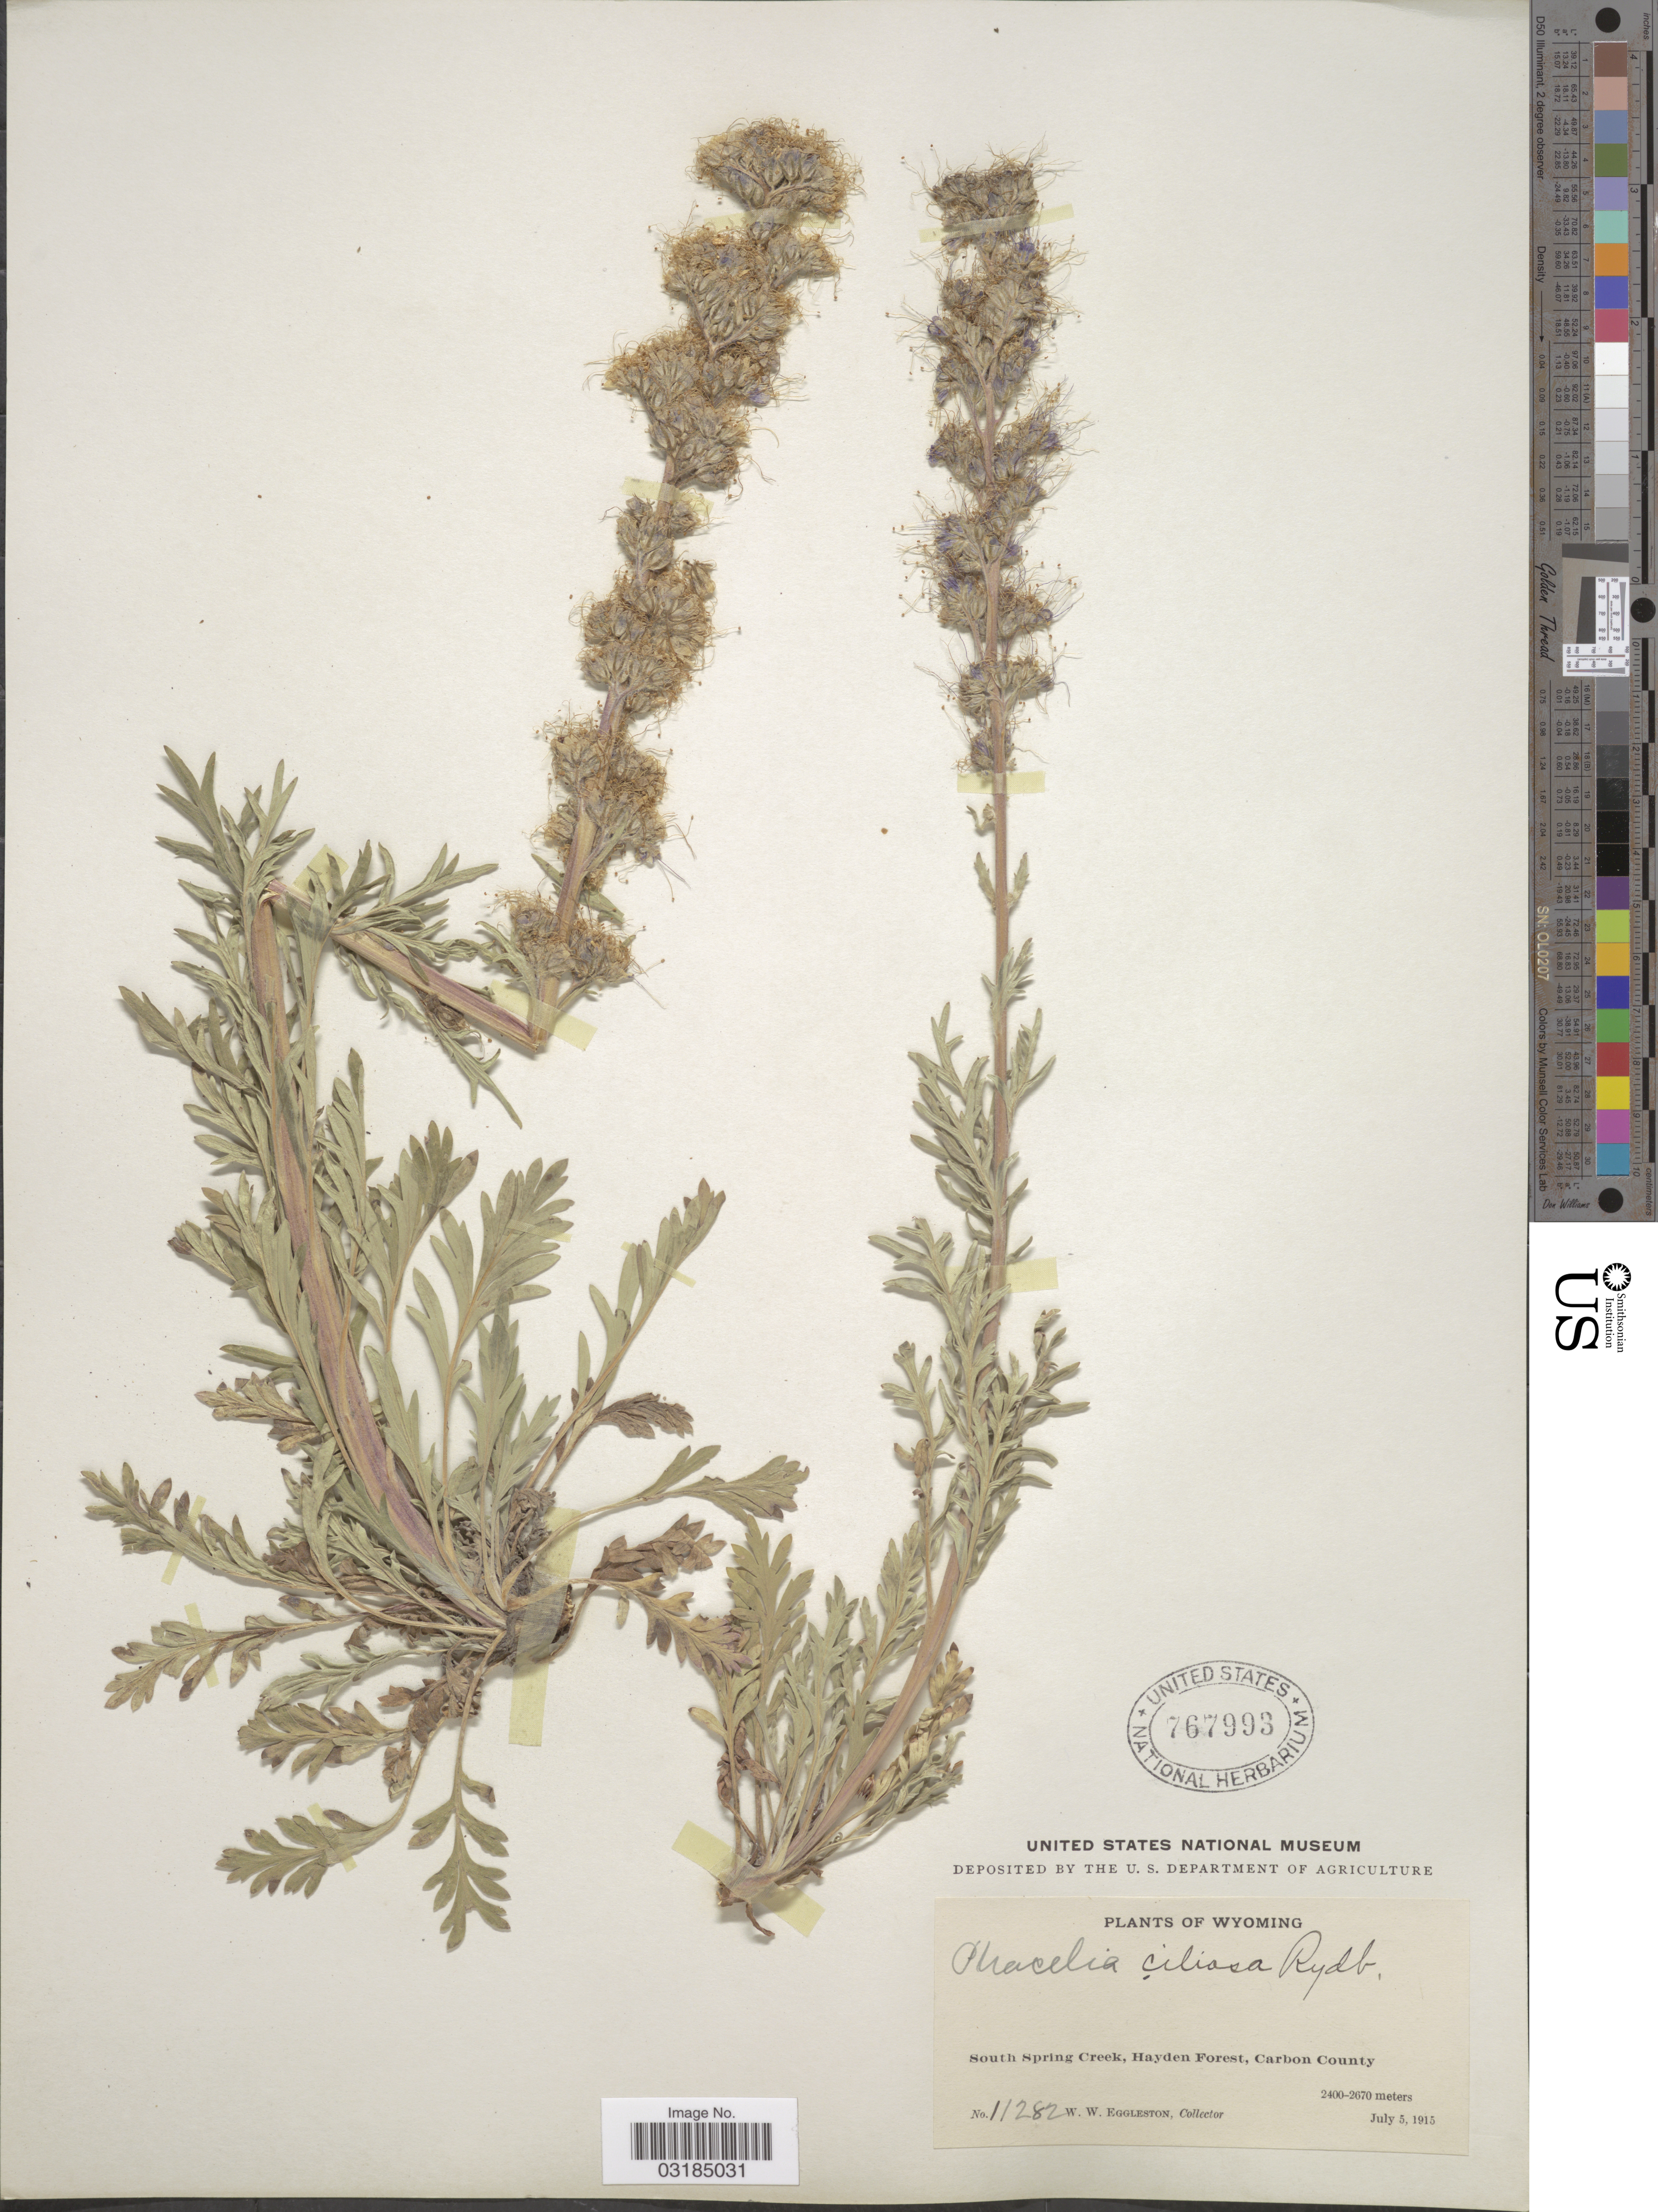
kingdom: Plantae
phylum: Tracheophyta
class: Magnoliopsida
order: Boraginales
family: Hydrophyllaceae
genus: Phacelia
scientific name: Phacelia ciliosa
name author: Rydb.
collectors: W. W. Eggleston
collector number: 11282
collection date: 1915-07-05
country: United States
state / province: Wyoming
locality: South Spring Creek, Hayden Forest, Carbon County.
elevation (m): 2400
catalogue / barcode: US 767993